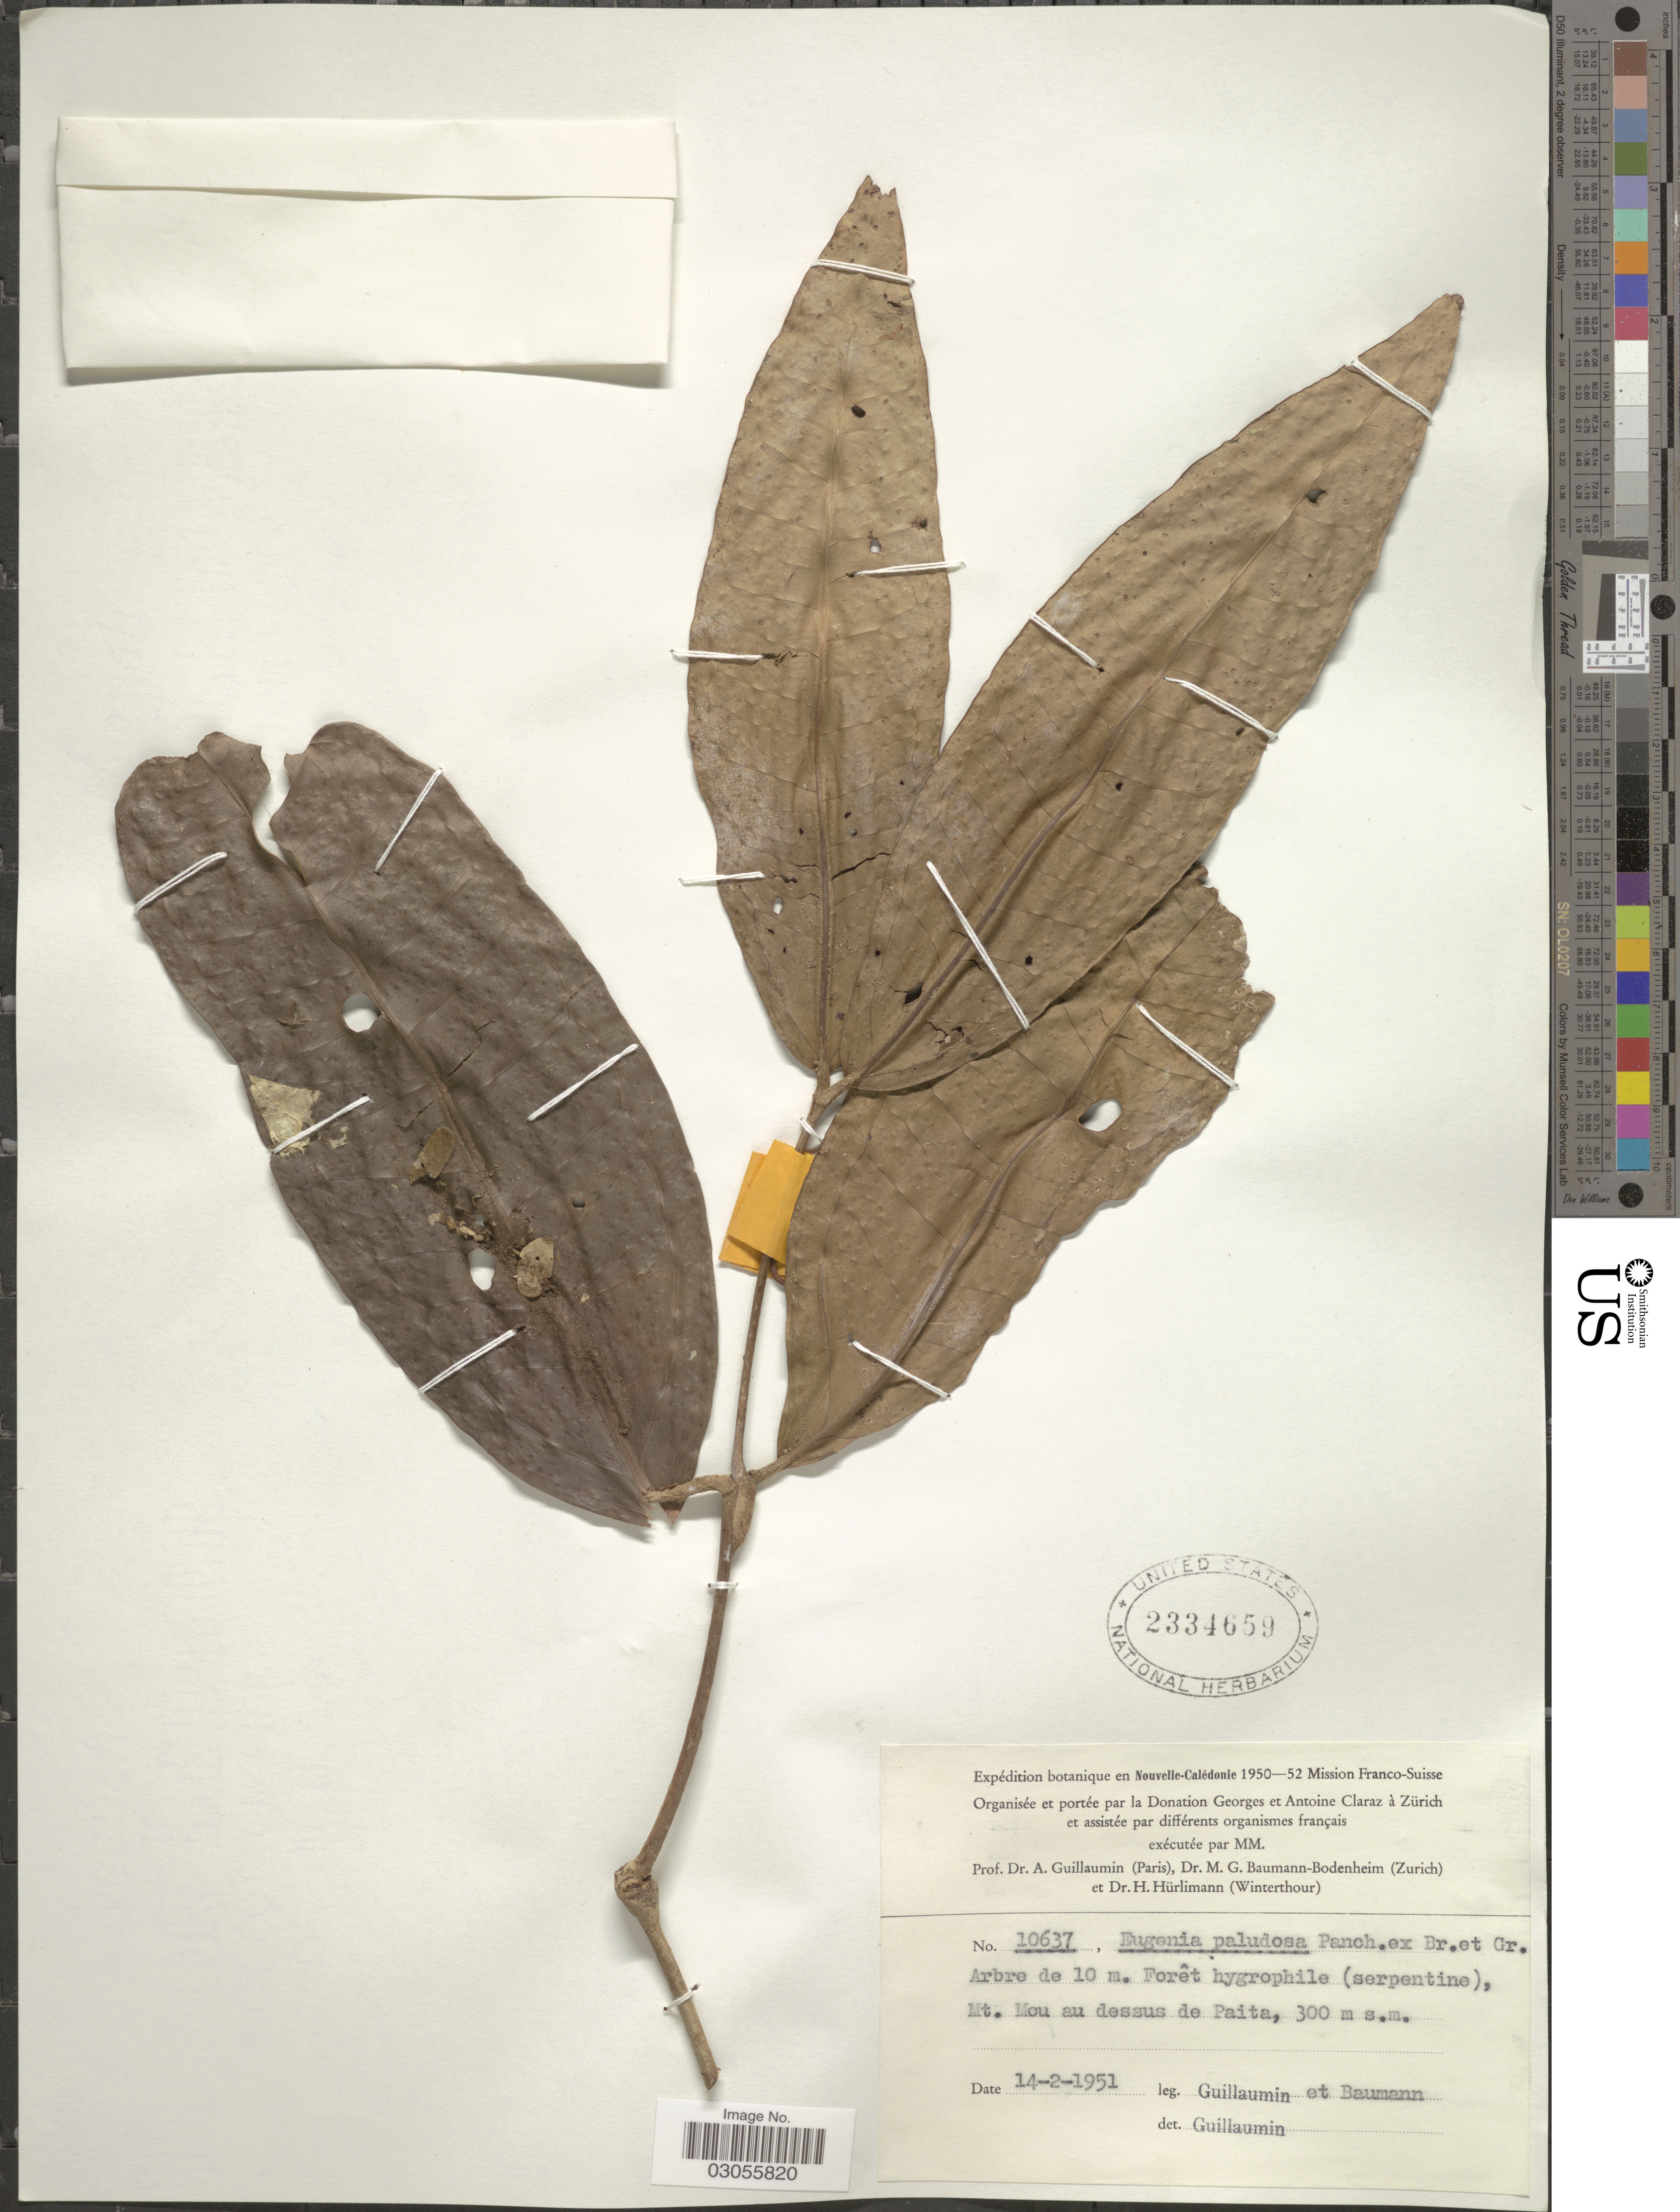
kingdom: Plantae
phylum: Tracheophyta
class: Magnoliopsida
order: Myrtales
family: Myrtaceae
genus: Eugenia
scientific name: Eugenia paludosa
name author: Pancher ex Brongn. & Gris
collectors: A. Guillaumin & -. Baumann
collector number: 10637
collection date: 1951-02-14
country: New Caledonia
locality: En Nouvelle-Calédonie. Mt. Mou en dessus de Paita.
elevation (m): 300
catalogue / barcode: US 2334659